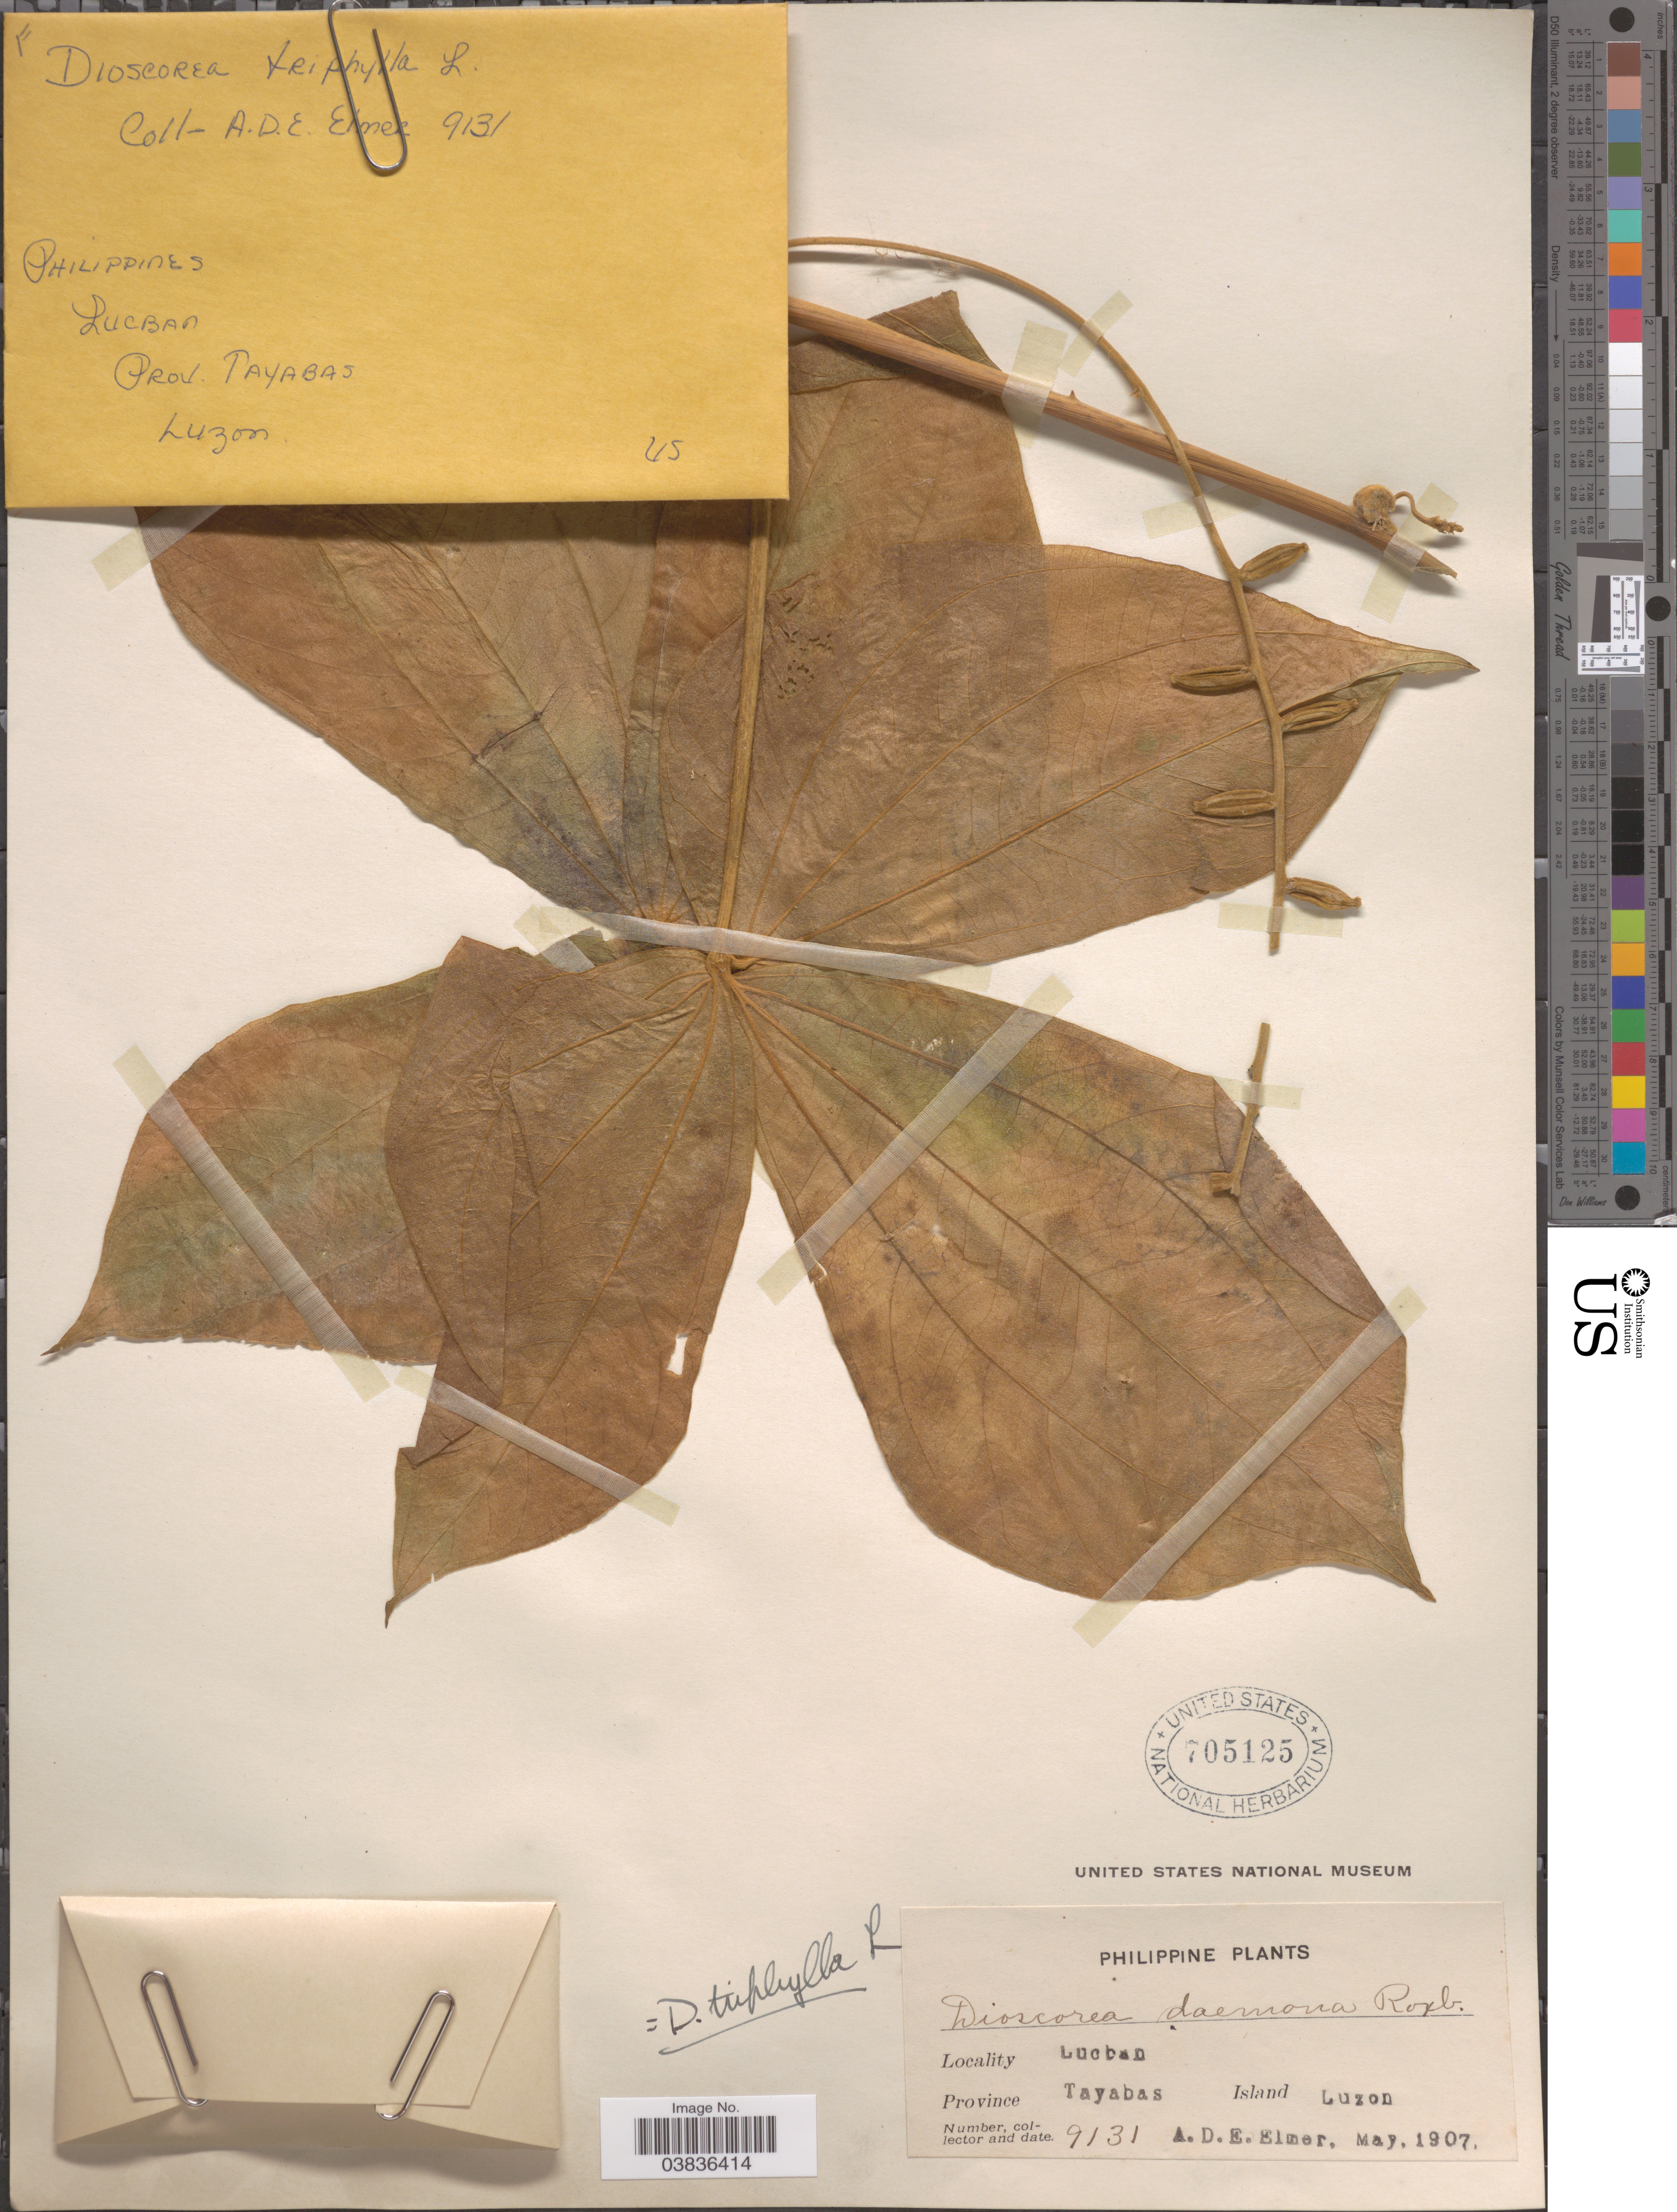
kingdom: Plantae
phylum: Tracheophyta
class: Liliopsida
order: Dioscoreales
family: Dioscoreaceae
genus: Dioscorea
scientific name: Dioscorea hispida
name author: Dennst.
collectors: A. D. E. Elmer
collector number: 9131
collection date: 1907-05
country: Philippines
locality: Lucban. Province Tayabas. Island Luzon.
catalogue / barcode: US 705125